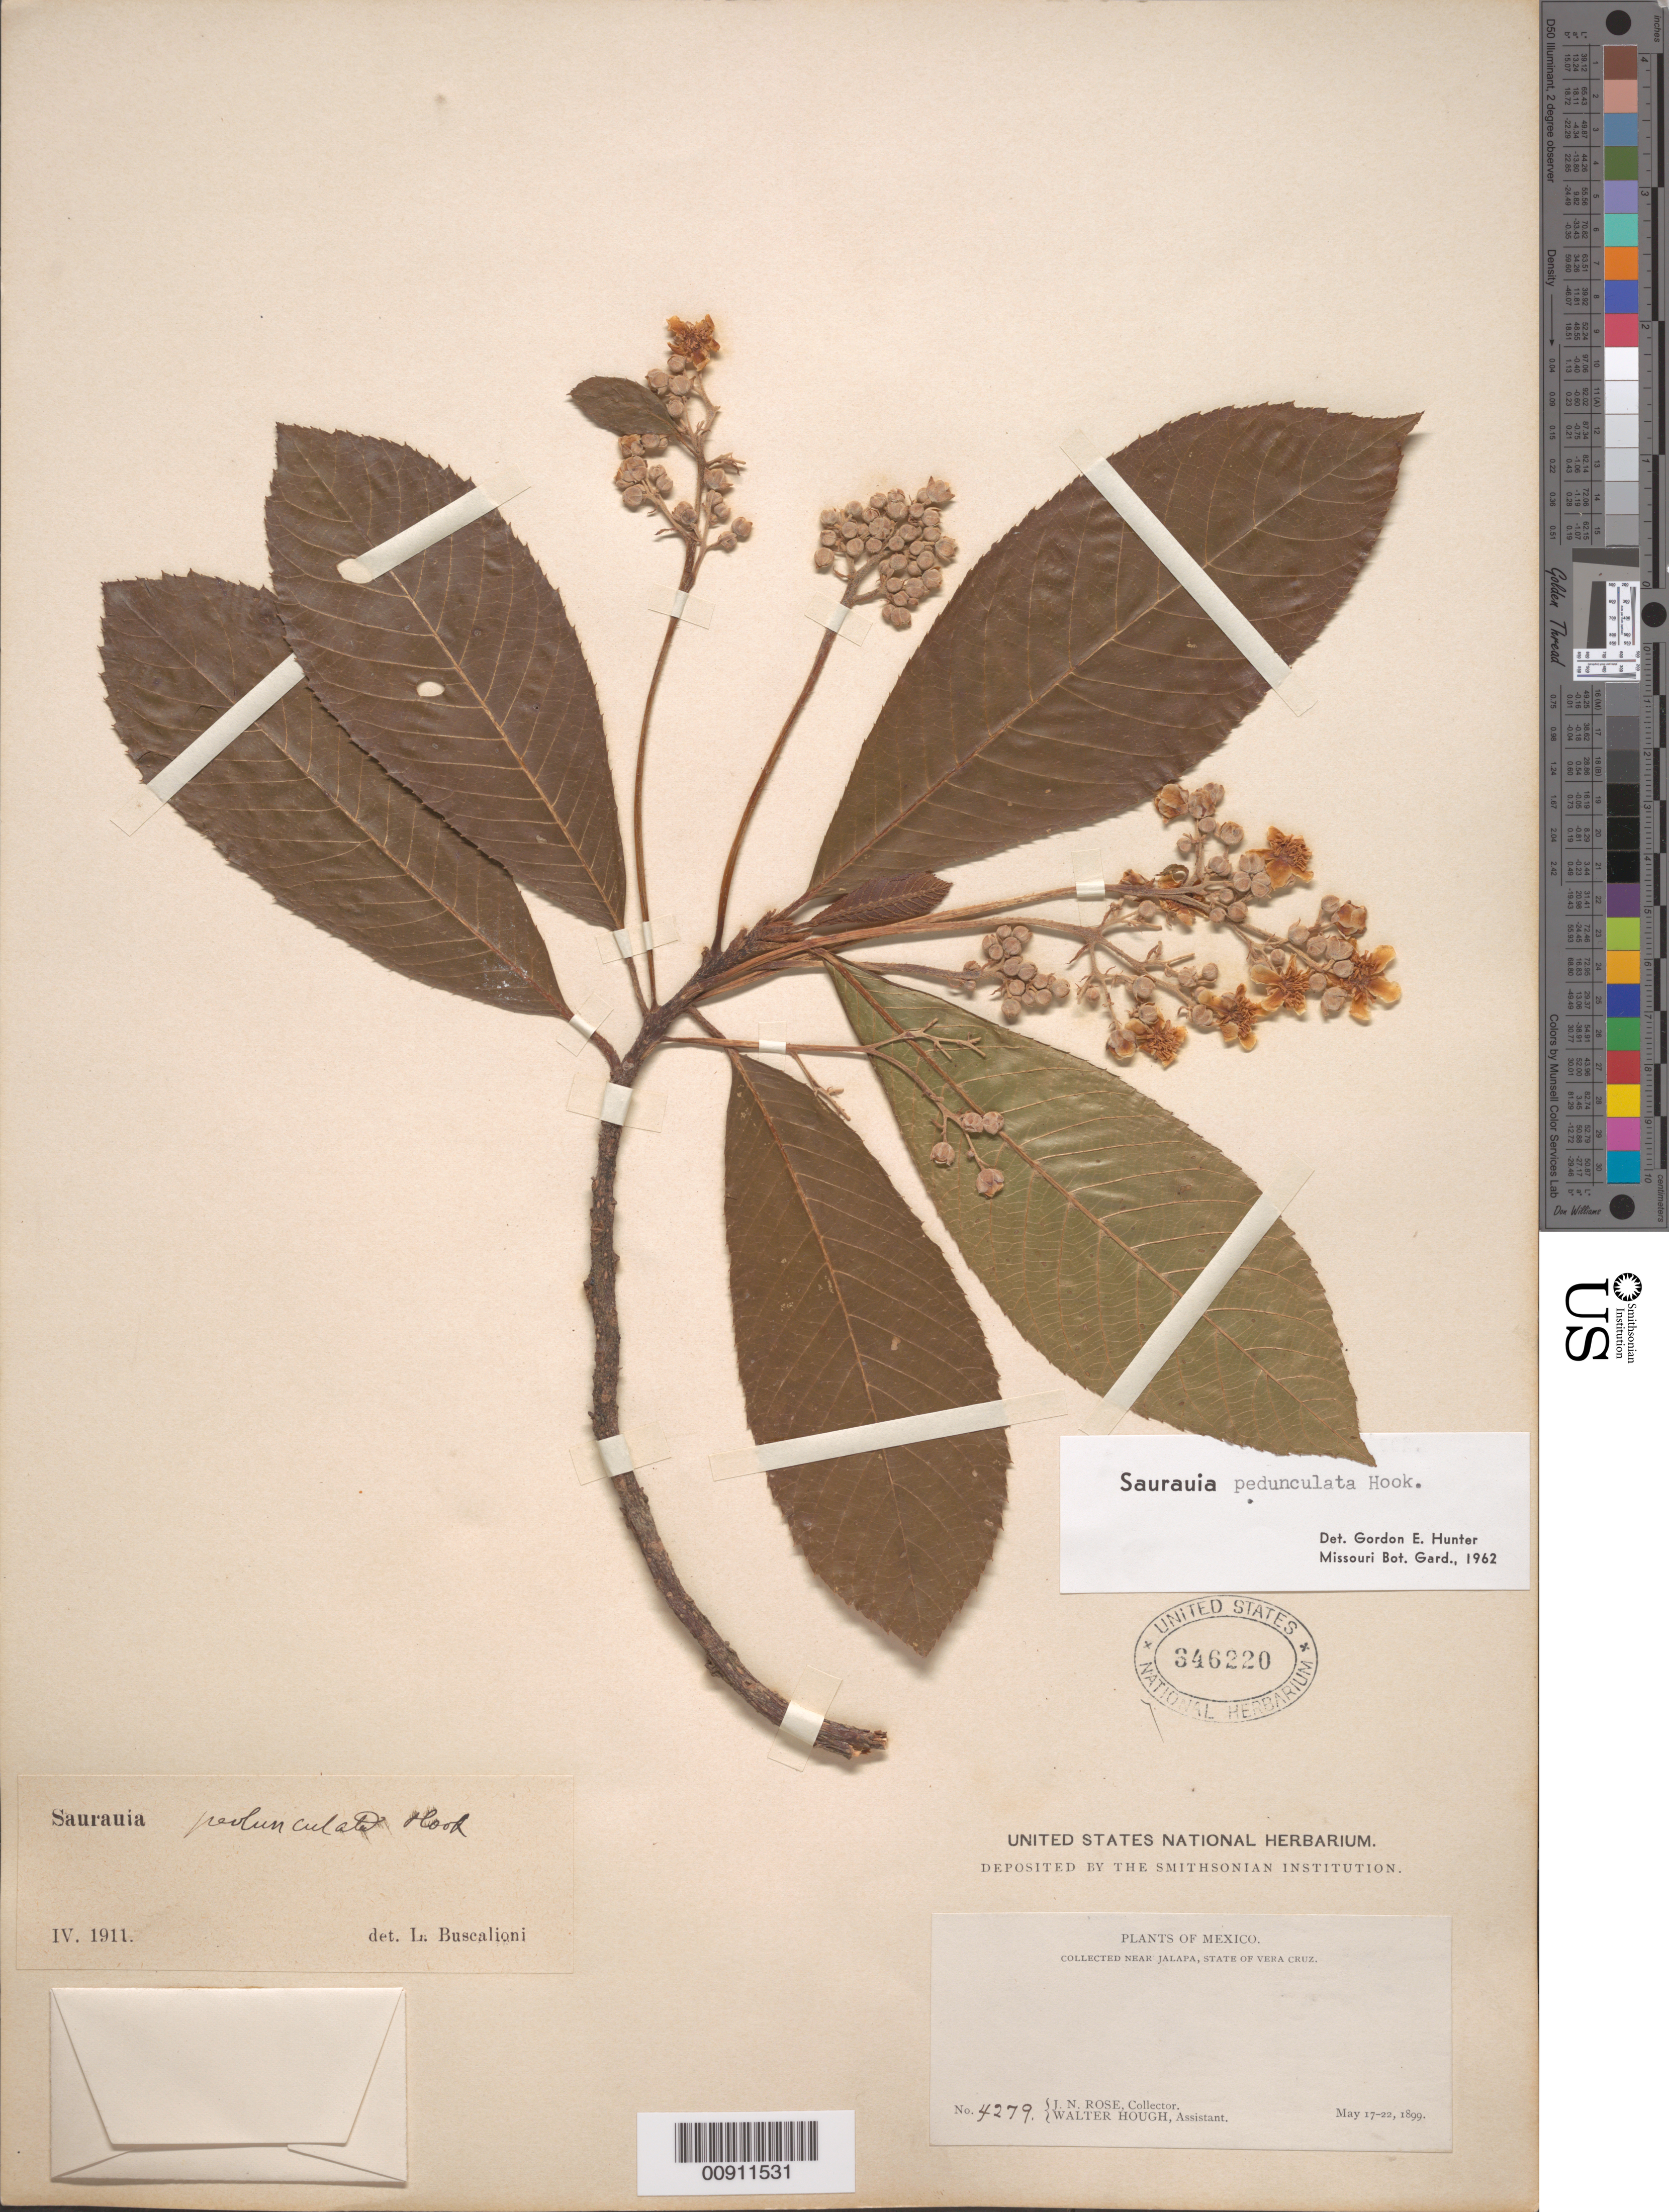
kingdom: Plantae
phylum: Tracheophyta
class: Magnoliopsida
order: Ericales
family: Actinidiaceae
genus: Saurauia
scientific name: Saurauia pedunculata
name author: Hook.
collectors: J. N. Rose & W. Hough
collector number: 4279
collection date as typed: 17 May 1899 to 22 May 1899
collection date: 1899-05-17/1899-05-22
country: Mexico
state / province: Veracruz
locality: Near Jalapa, State of Veracruz.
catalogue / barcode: US 346220